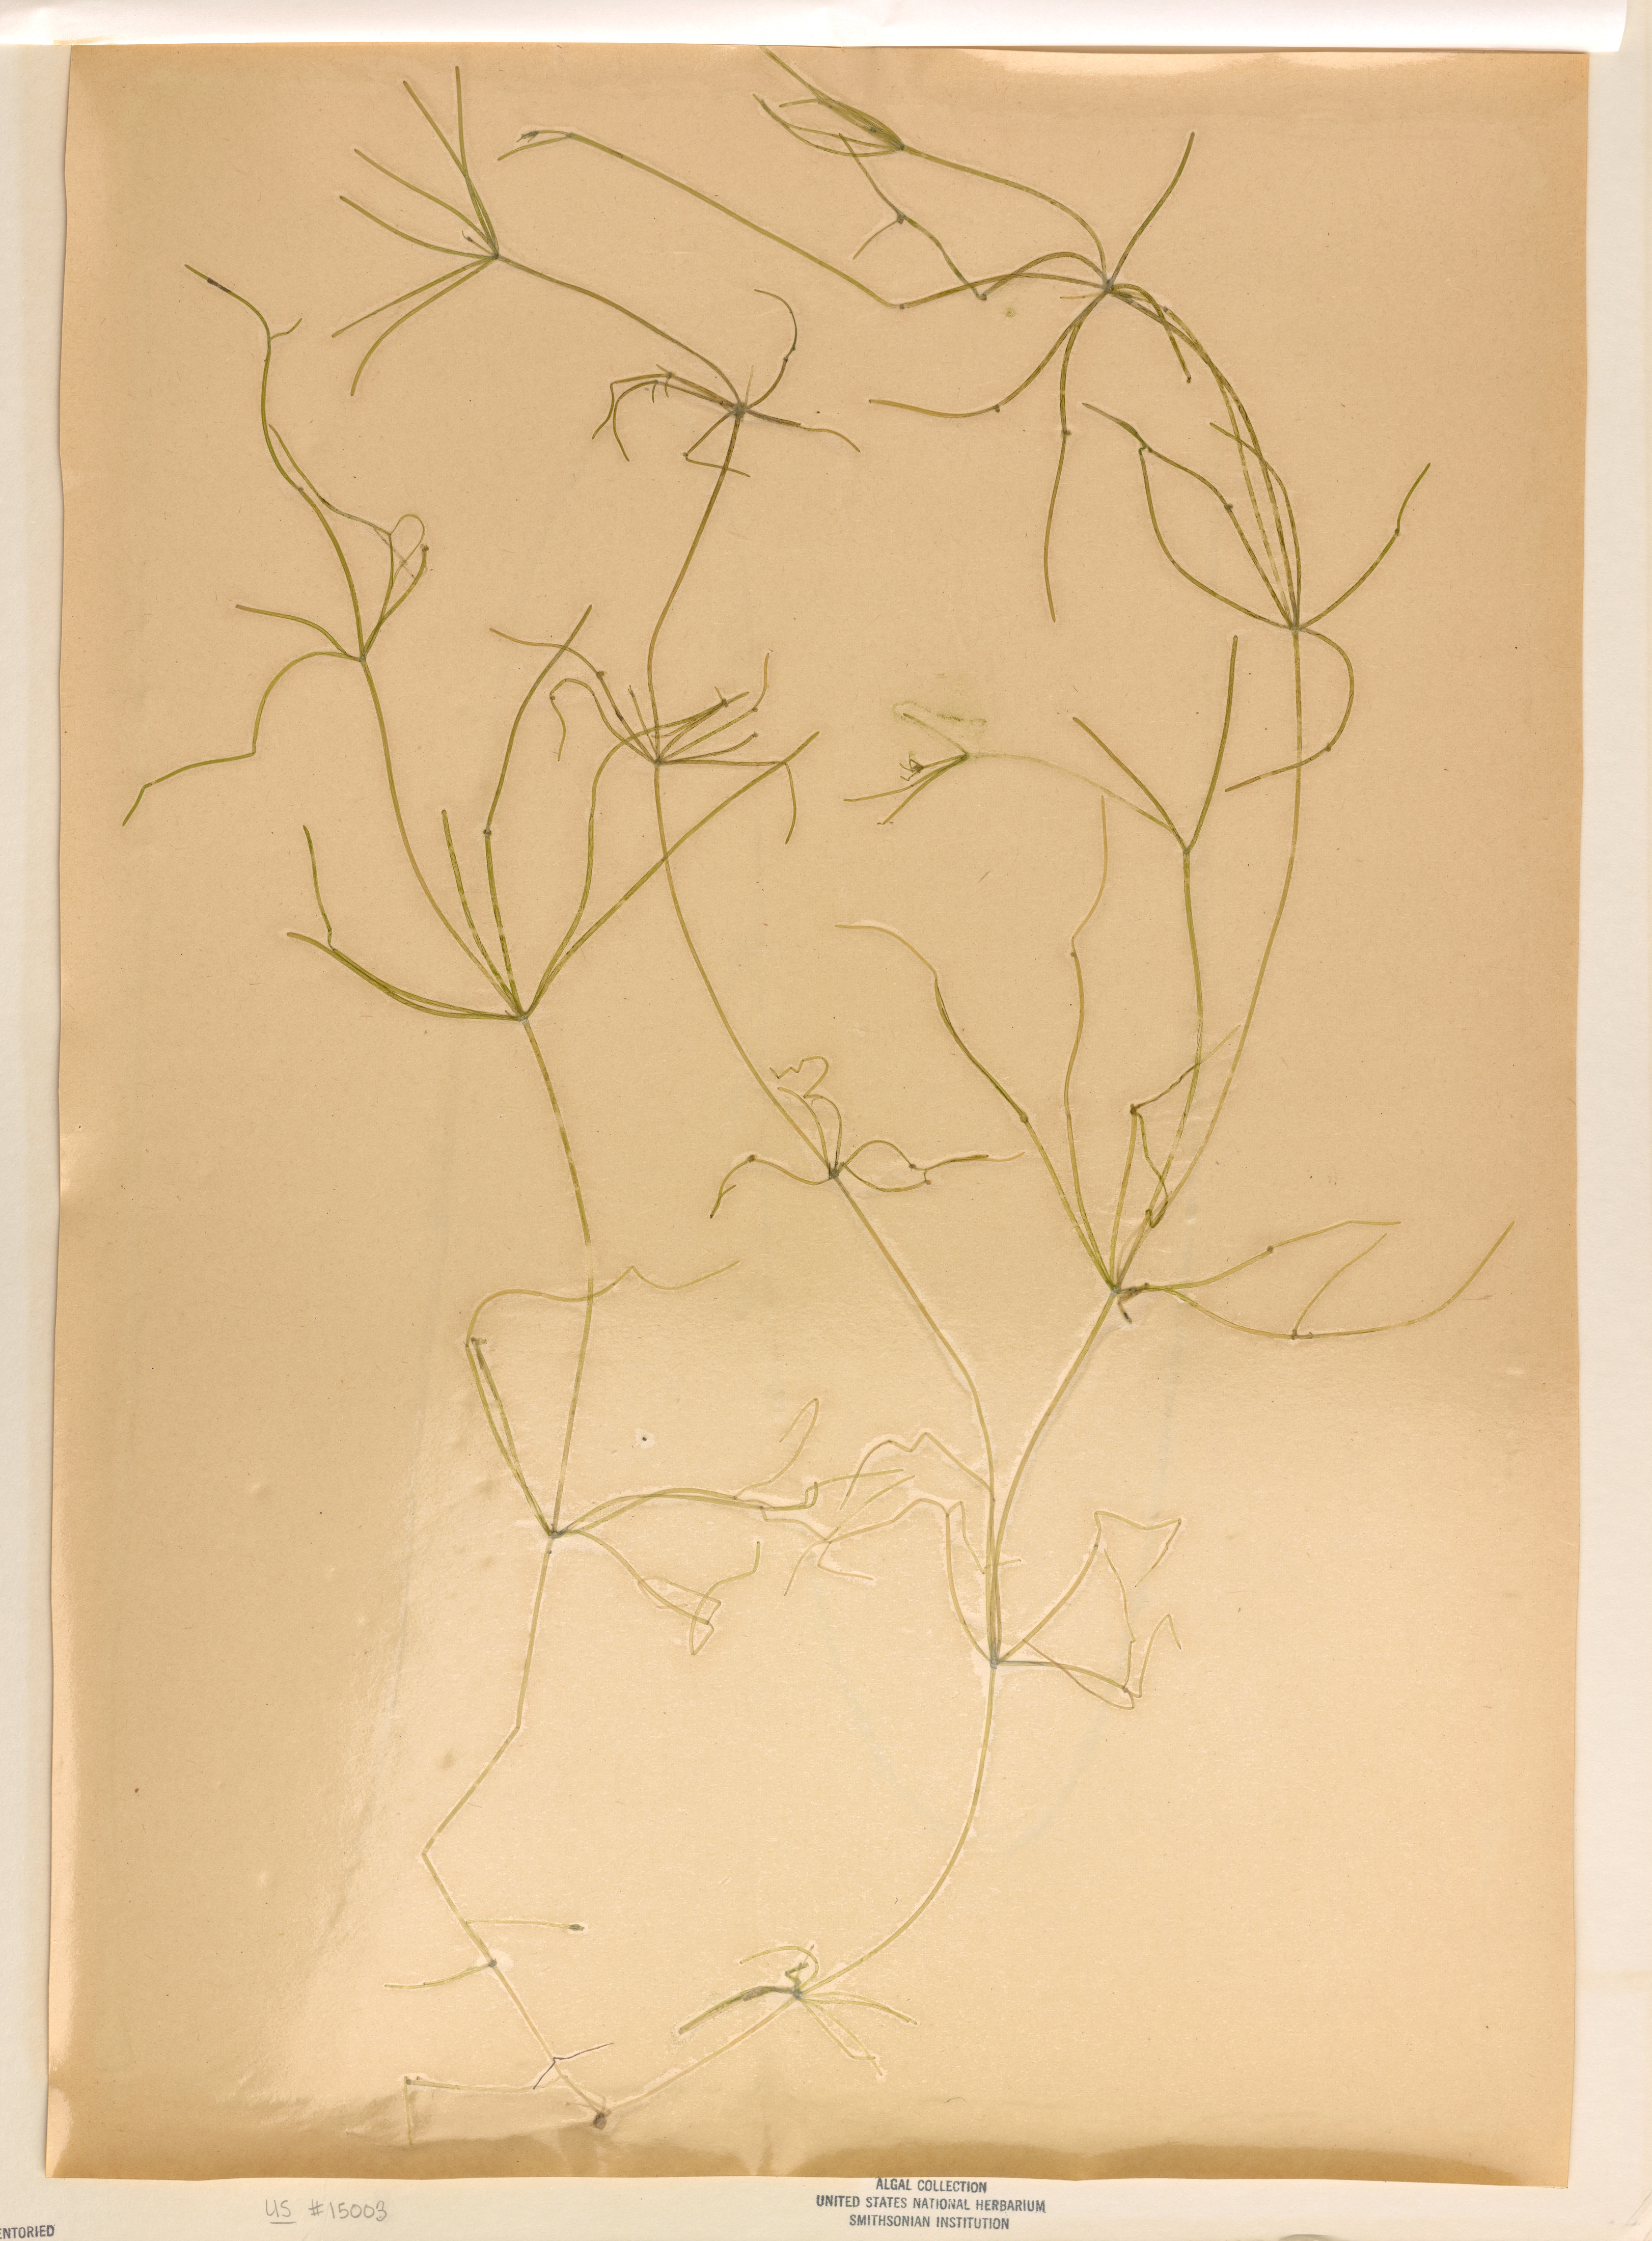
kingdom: Plantae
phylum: Charophyta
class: Charophyceae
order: Charales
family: Characeae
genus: Nitellopsis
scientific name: Nitellopsis obtusa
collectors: I. Blindow, W. Krause & H. Krause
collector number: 46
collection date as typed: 18 Aug 1984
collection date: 1984-08-18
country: Sweden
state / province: Ostergotland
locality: Takern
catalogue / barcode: US 15003